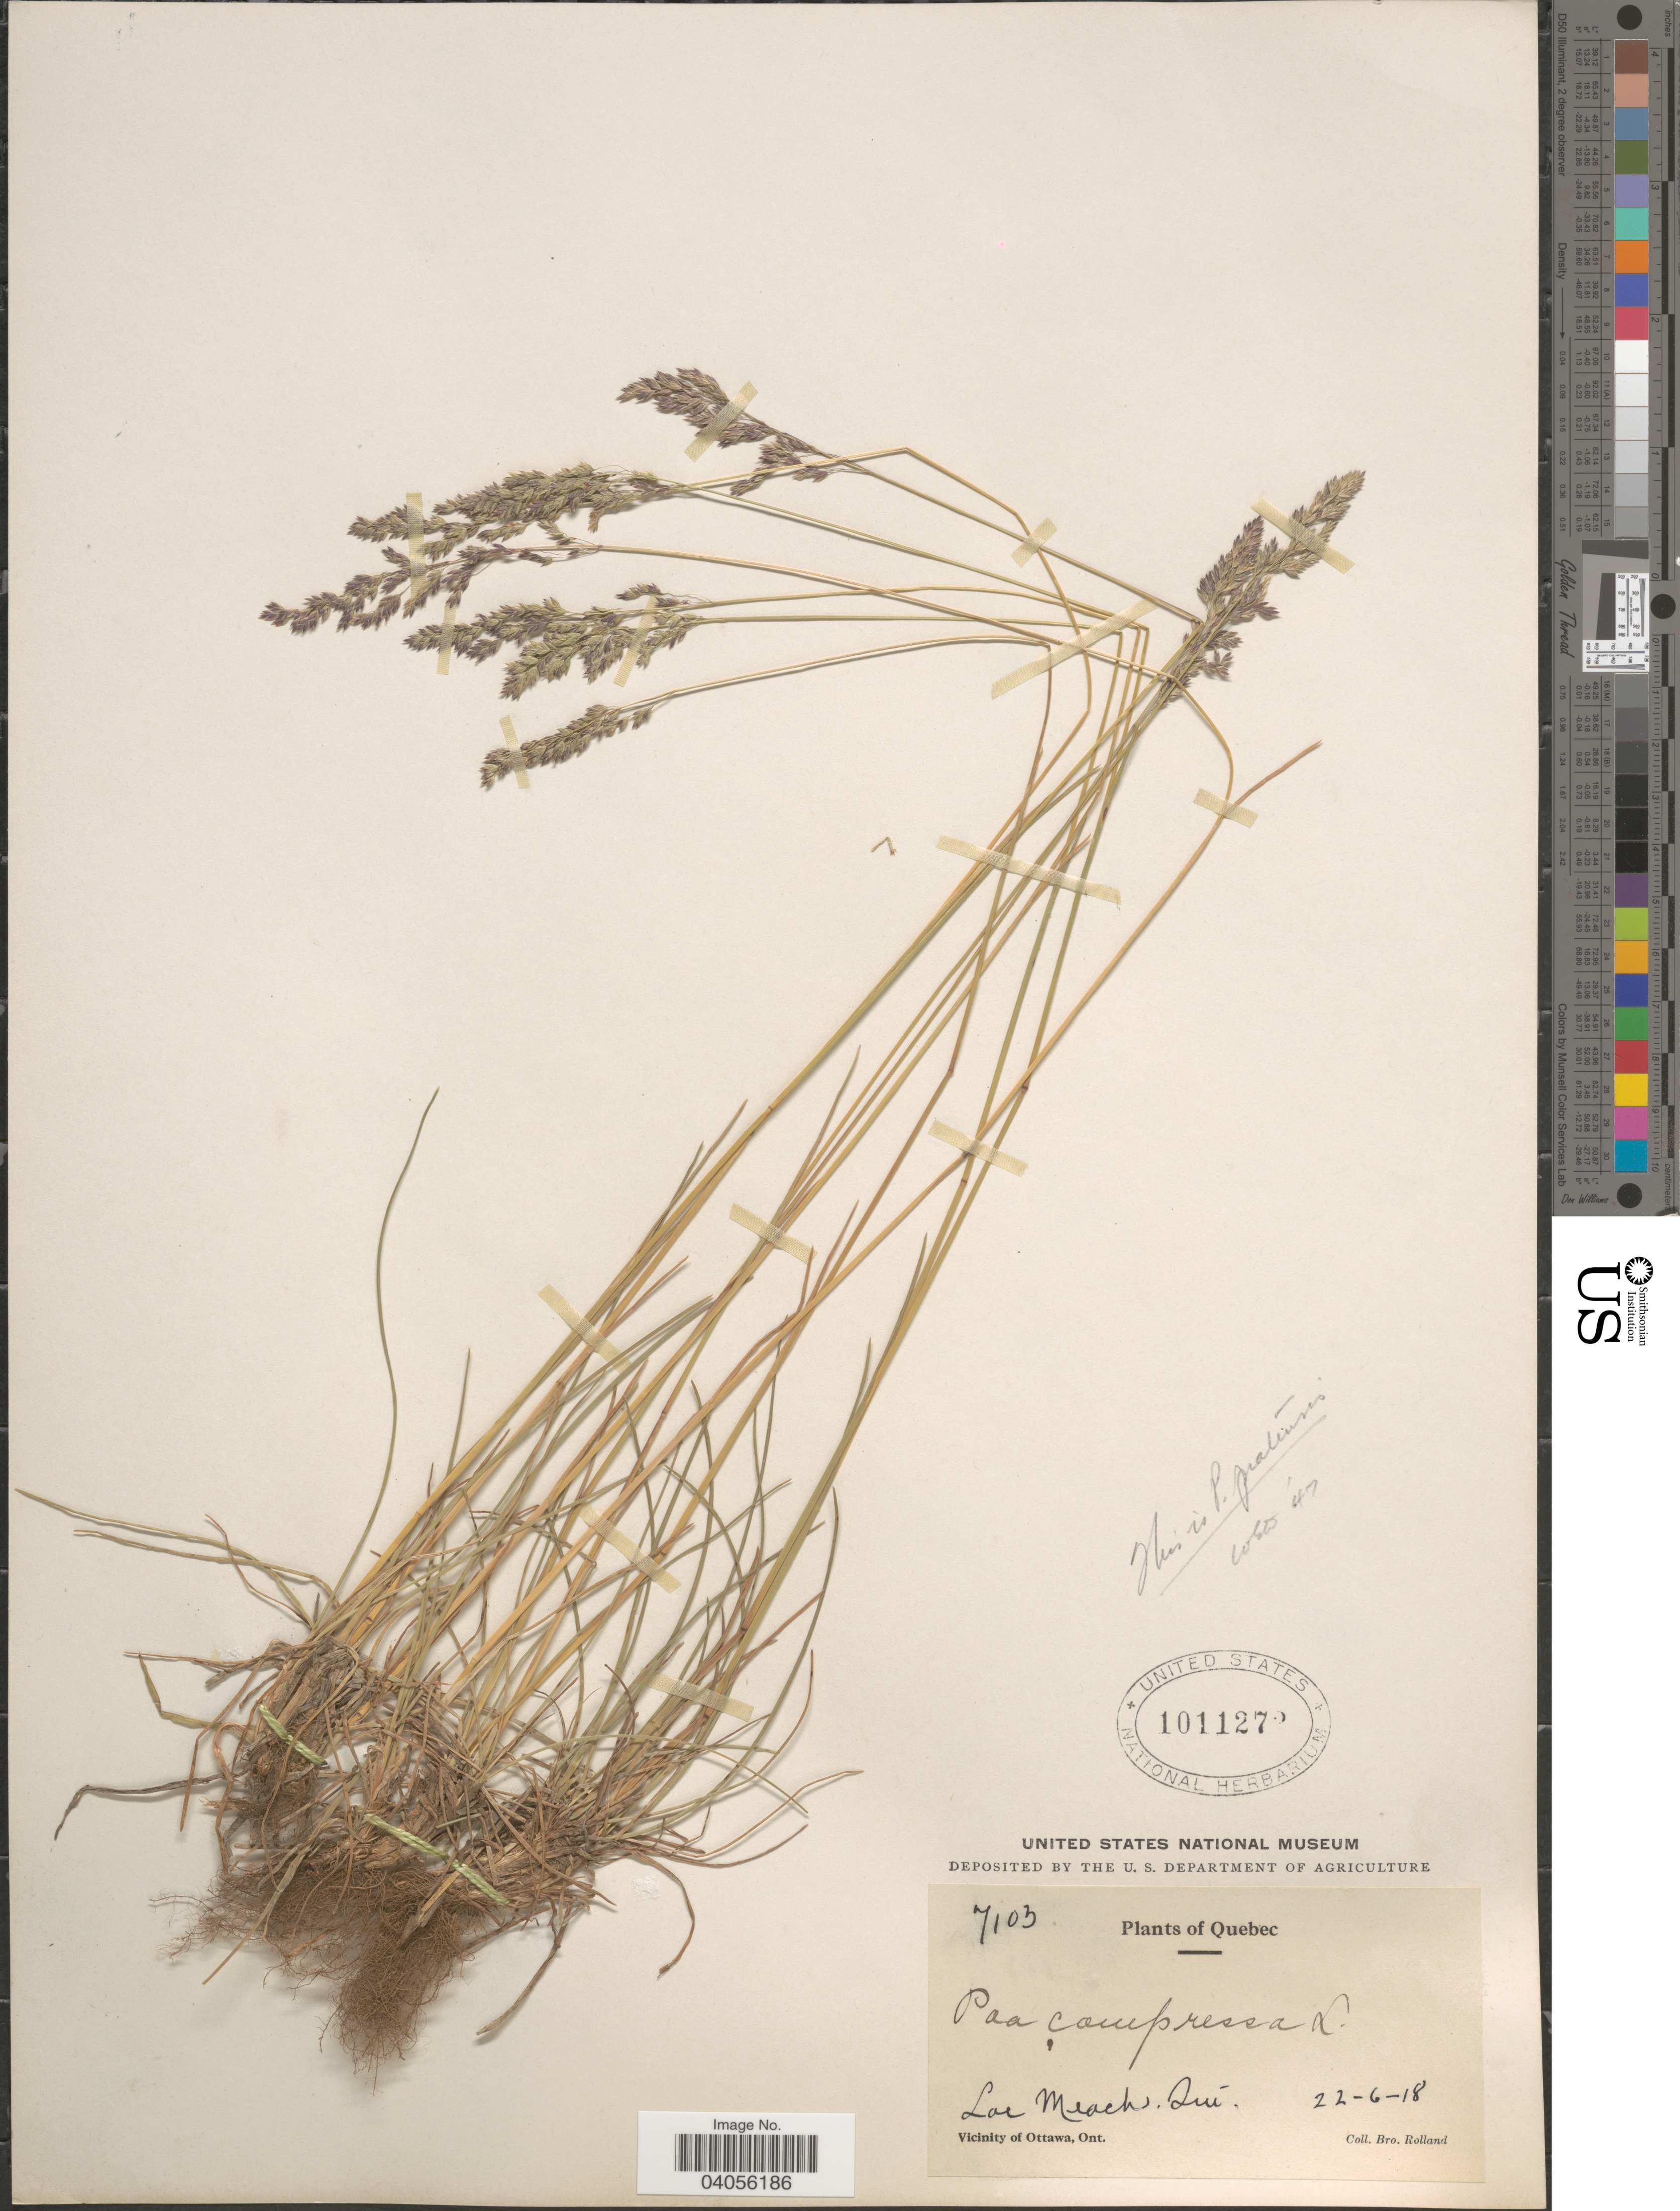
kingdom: Plantae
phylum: Tracheophyta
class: Liliopsida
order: Poales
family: Poaceae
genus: Poa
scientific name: Poa compressa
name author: L.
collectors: B. Rolland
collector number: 7103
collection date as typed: Transcribed d/m/y: 22/6/18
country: Canada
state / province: Quebec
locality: Lac Meach.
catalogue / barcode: US 1011272